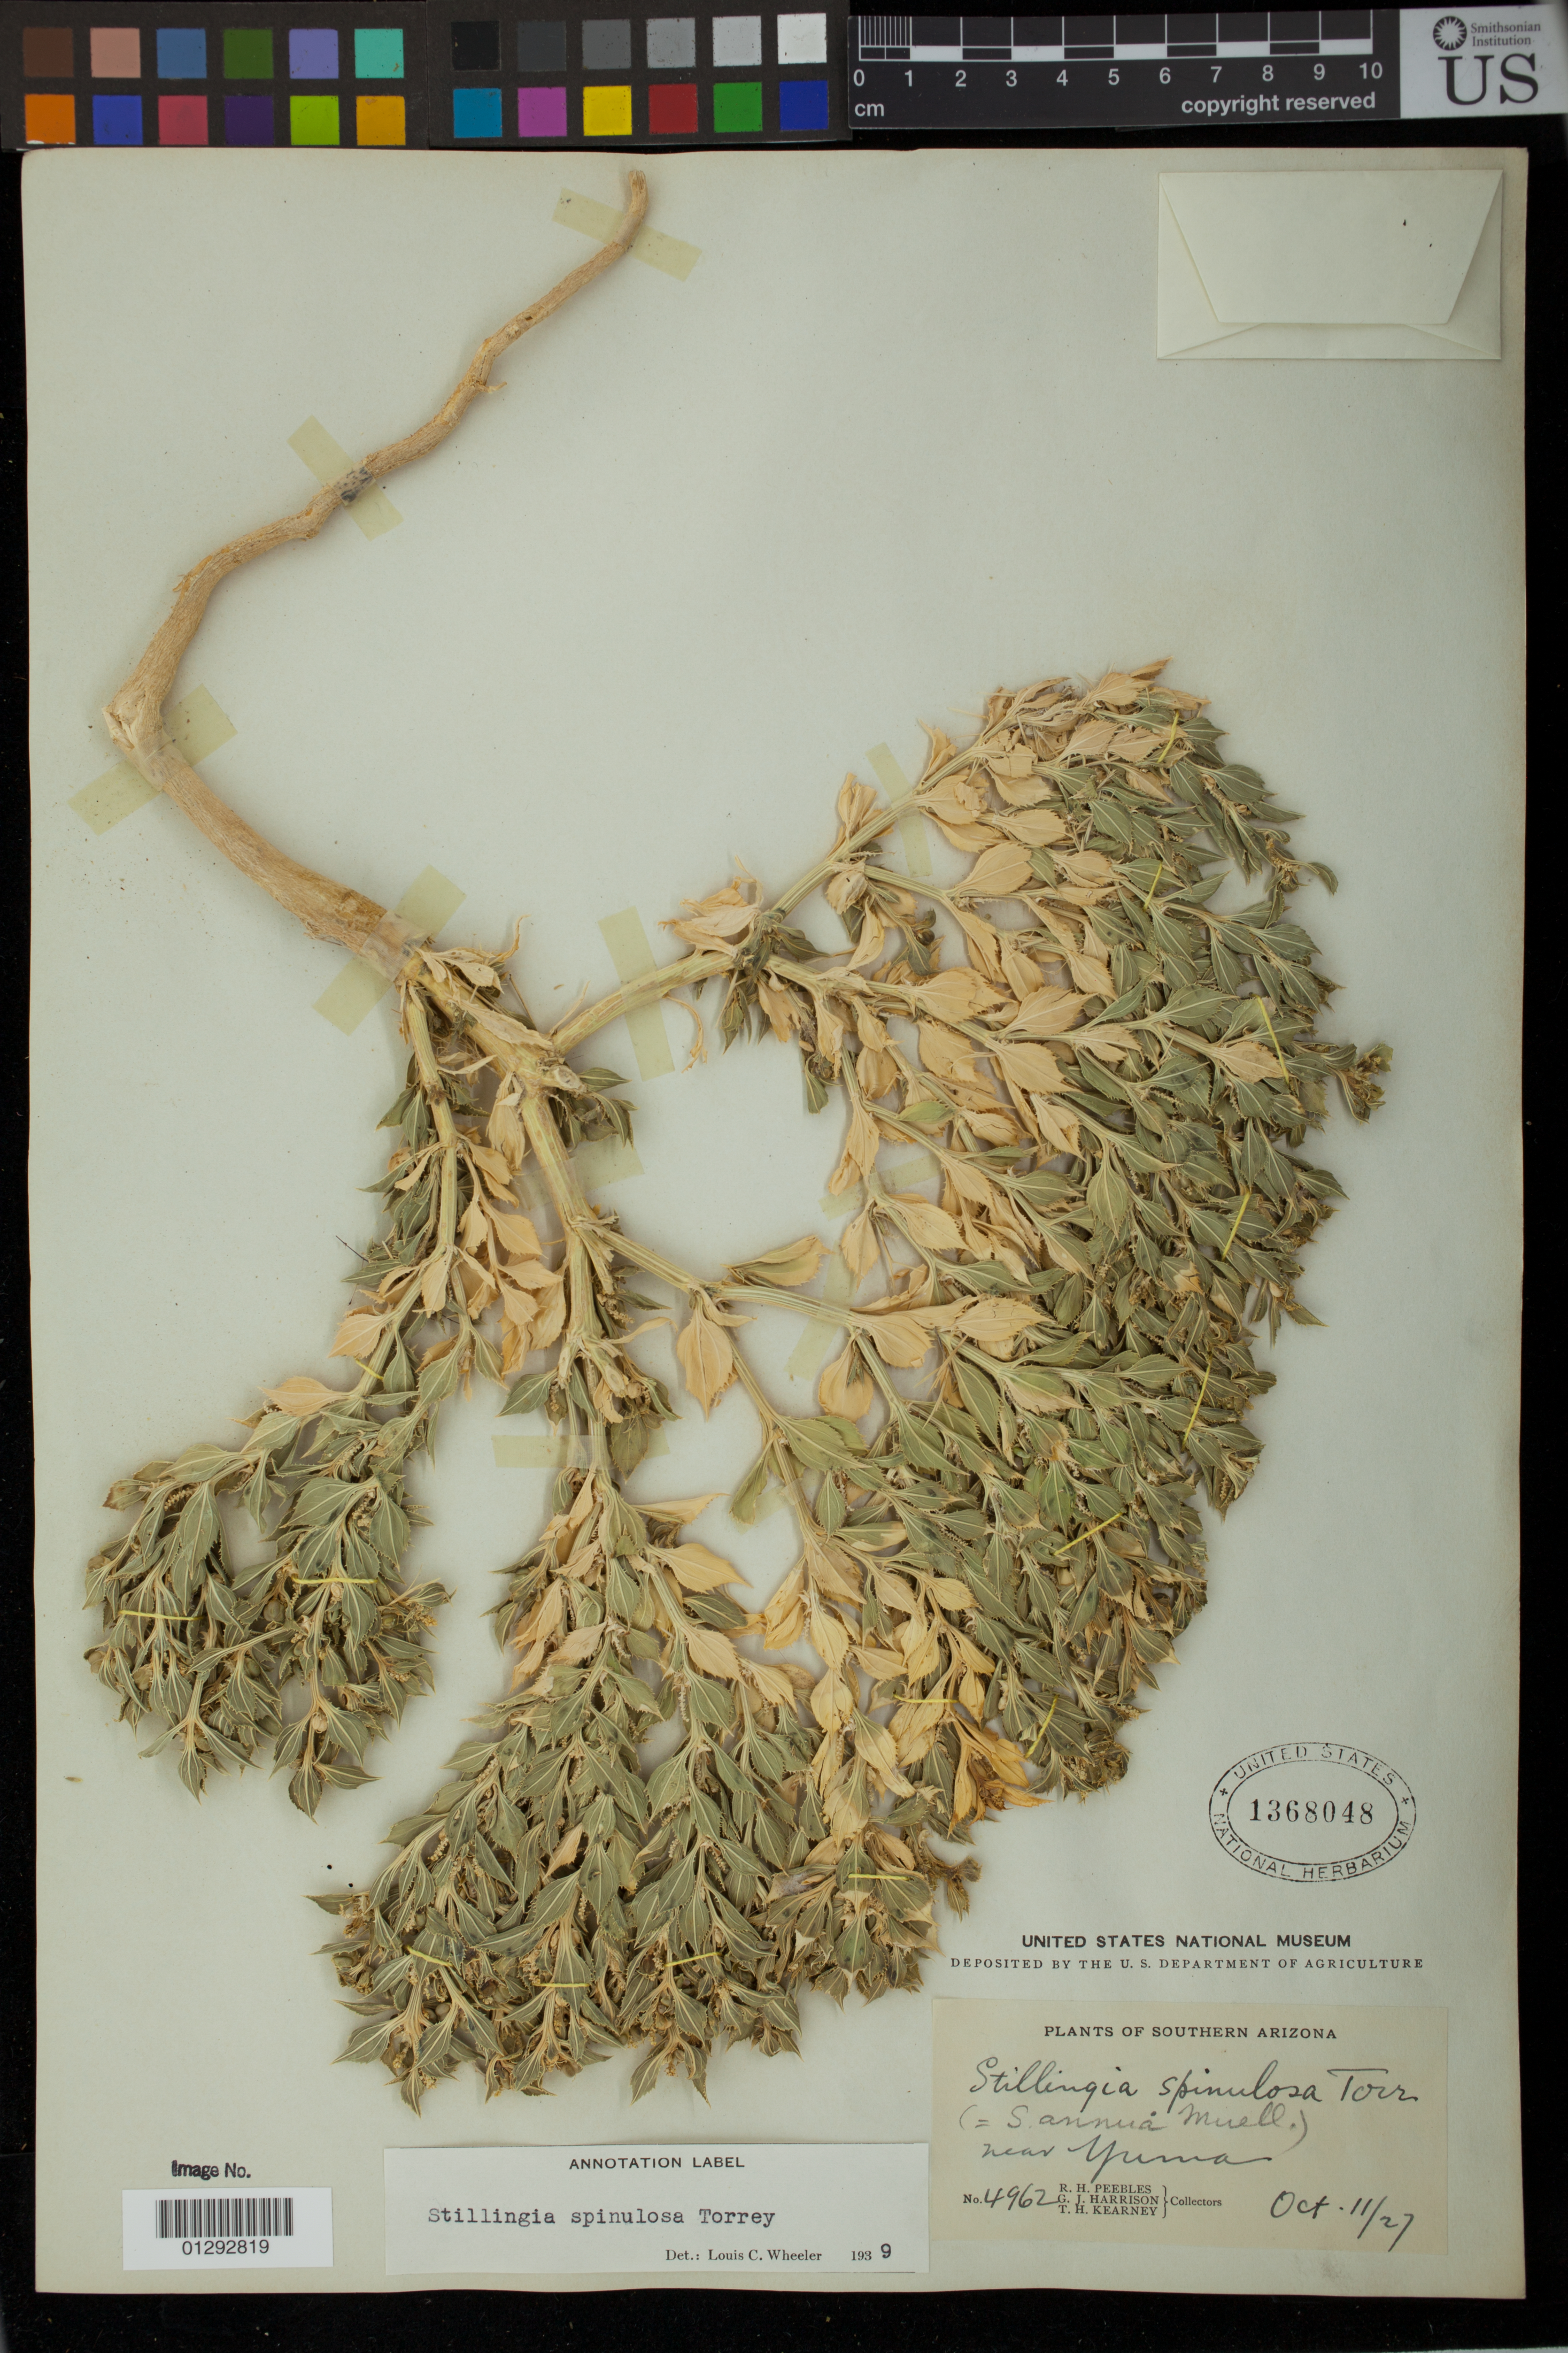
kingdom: Plantae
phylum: Tracheophyta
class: Magnoliopsida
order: Malpighiales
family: Euphorbiaceae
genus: Stillingia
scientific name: Stillingia spinulosa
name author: Torr.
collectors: R. H. Peebles, G. J. Harrison & T. H. Kearney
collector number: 4962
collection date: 1927-11-10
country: United States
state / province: Arizona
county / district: Yuma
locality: Yuma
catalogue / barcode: US 1368048